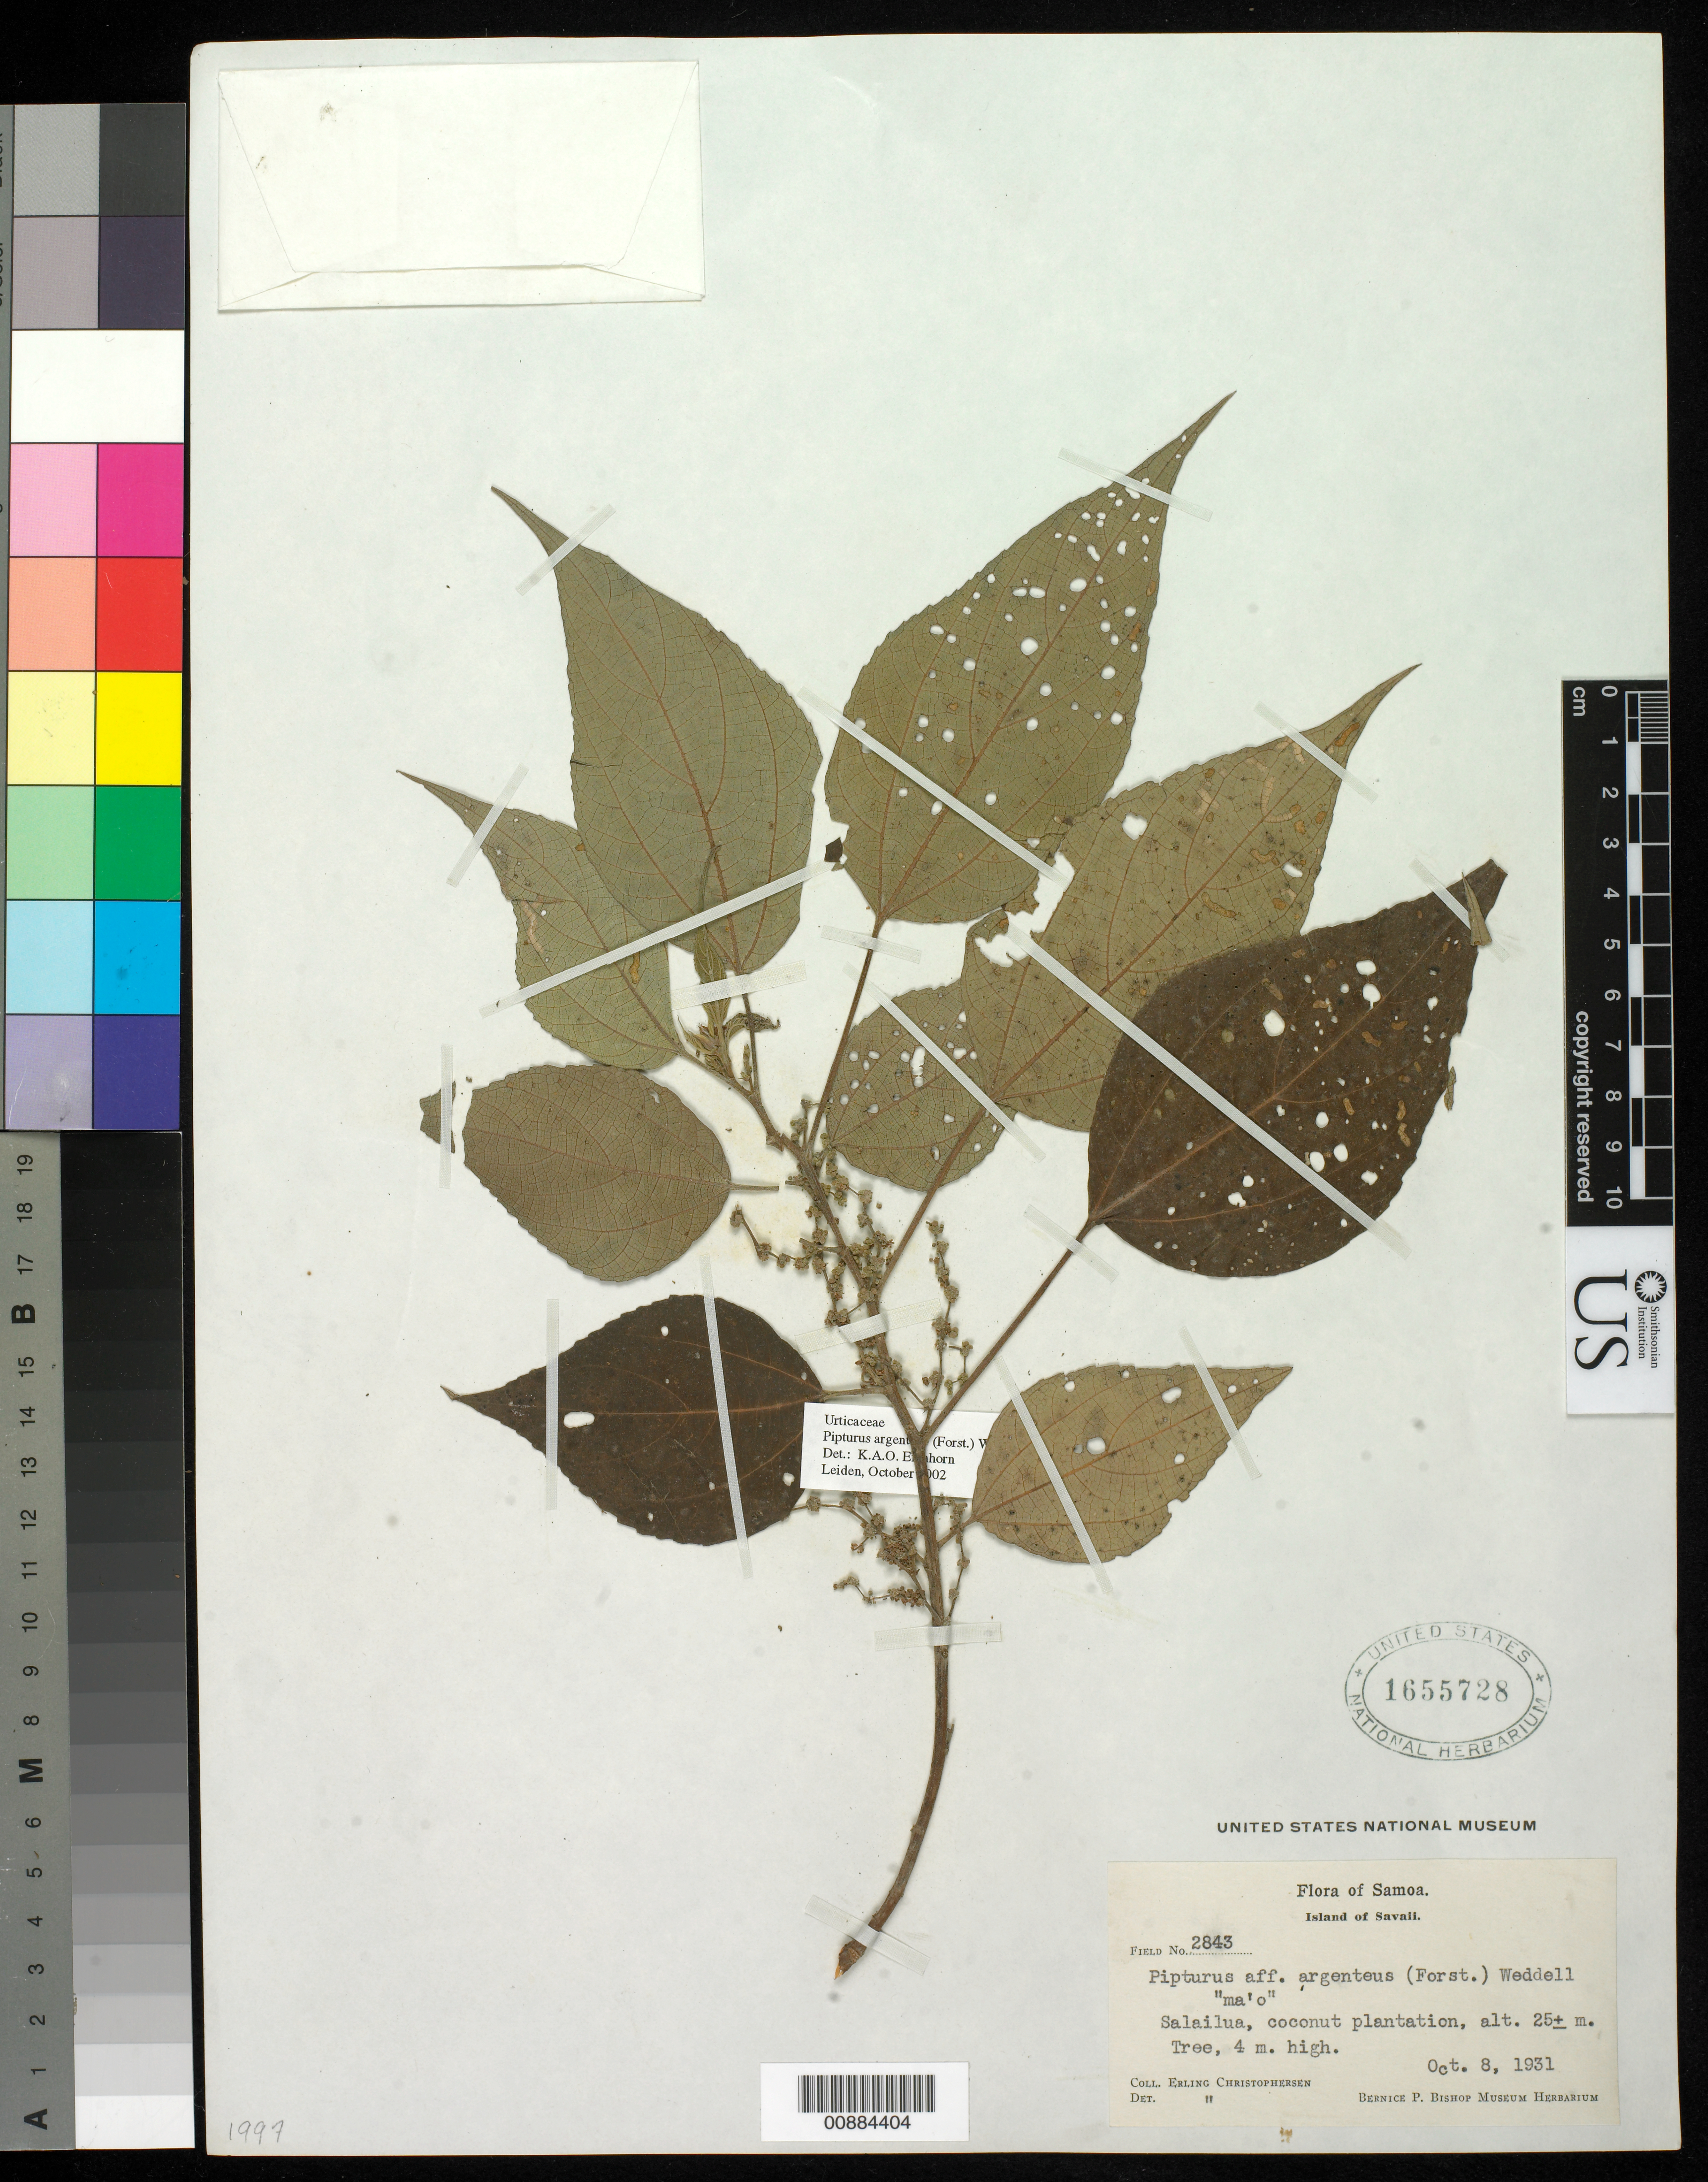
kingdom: Plantae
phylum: Tracheophyta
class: Magnoliopsida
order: Rosales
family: Urticaceae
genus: Pipturus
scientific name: Pipturus argenteus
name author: (G. Forst.) Wedd.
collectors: E. Christophersen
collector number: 2843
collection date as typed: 08 Oct 1931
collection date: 1931-10-08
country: Samoa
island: Savai'i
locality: Samoa, Island of Savaii,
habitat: Salailua, coconut plantation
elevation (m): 25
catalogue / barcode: US 1655728